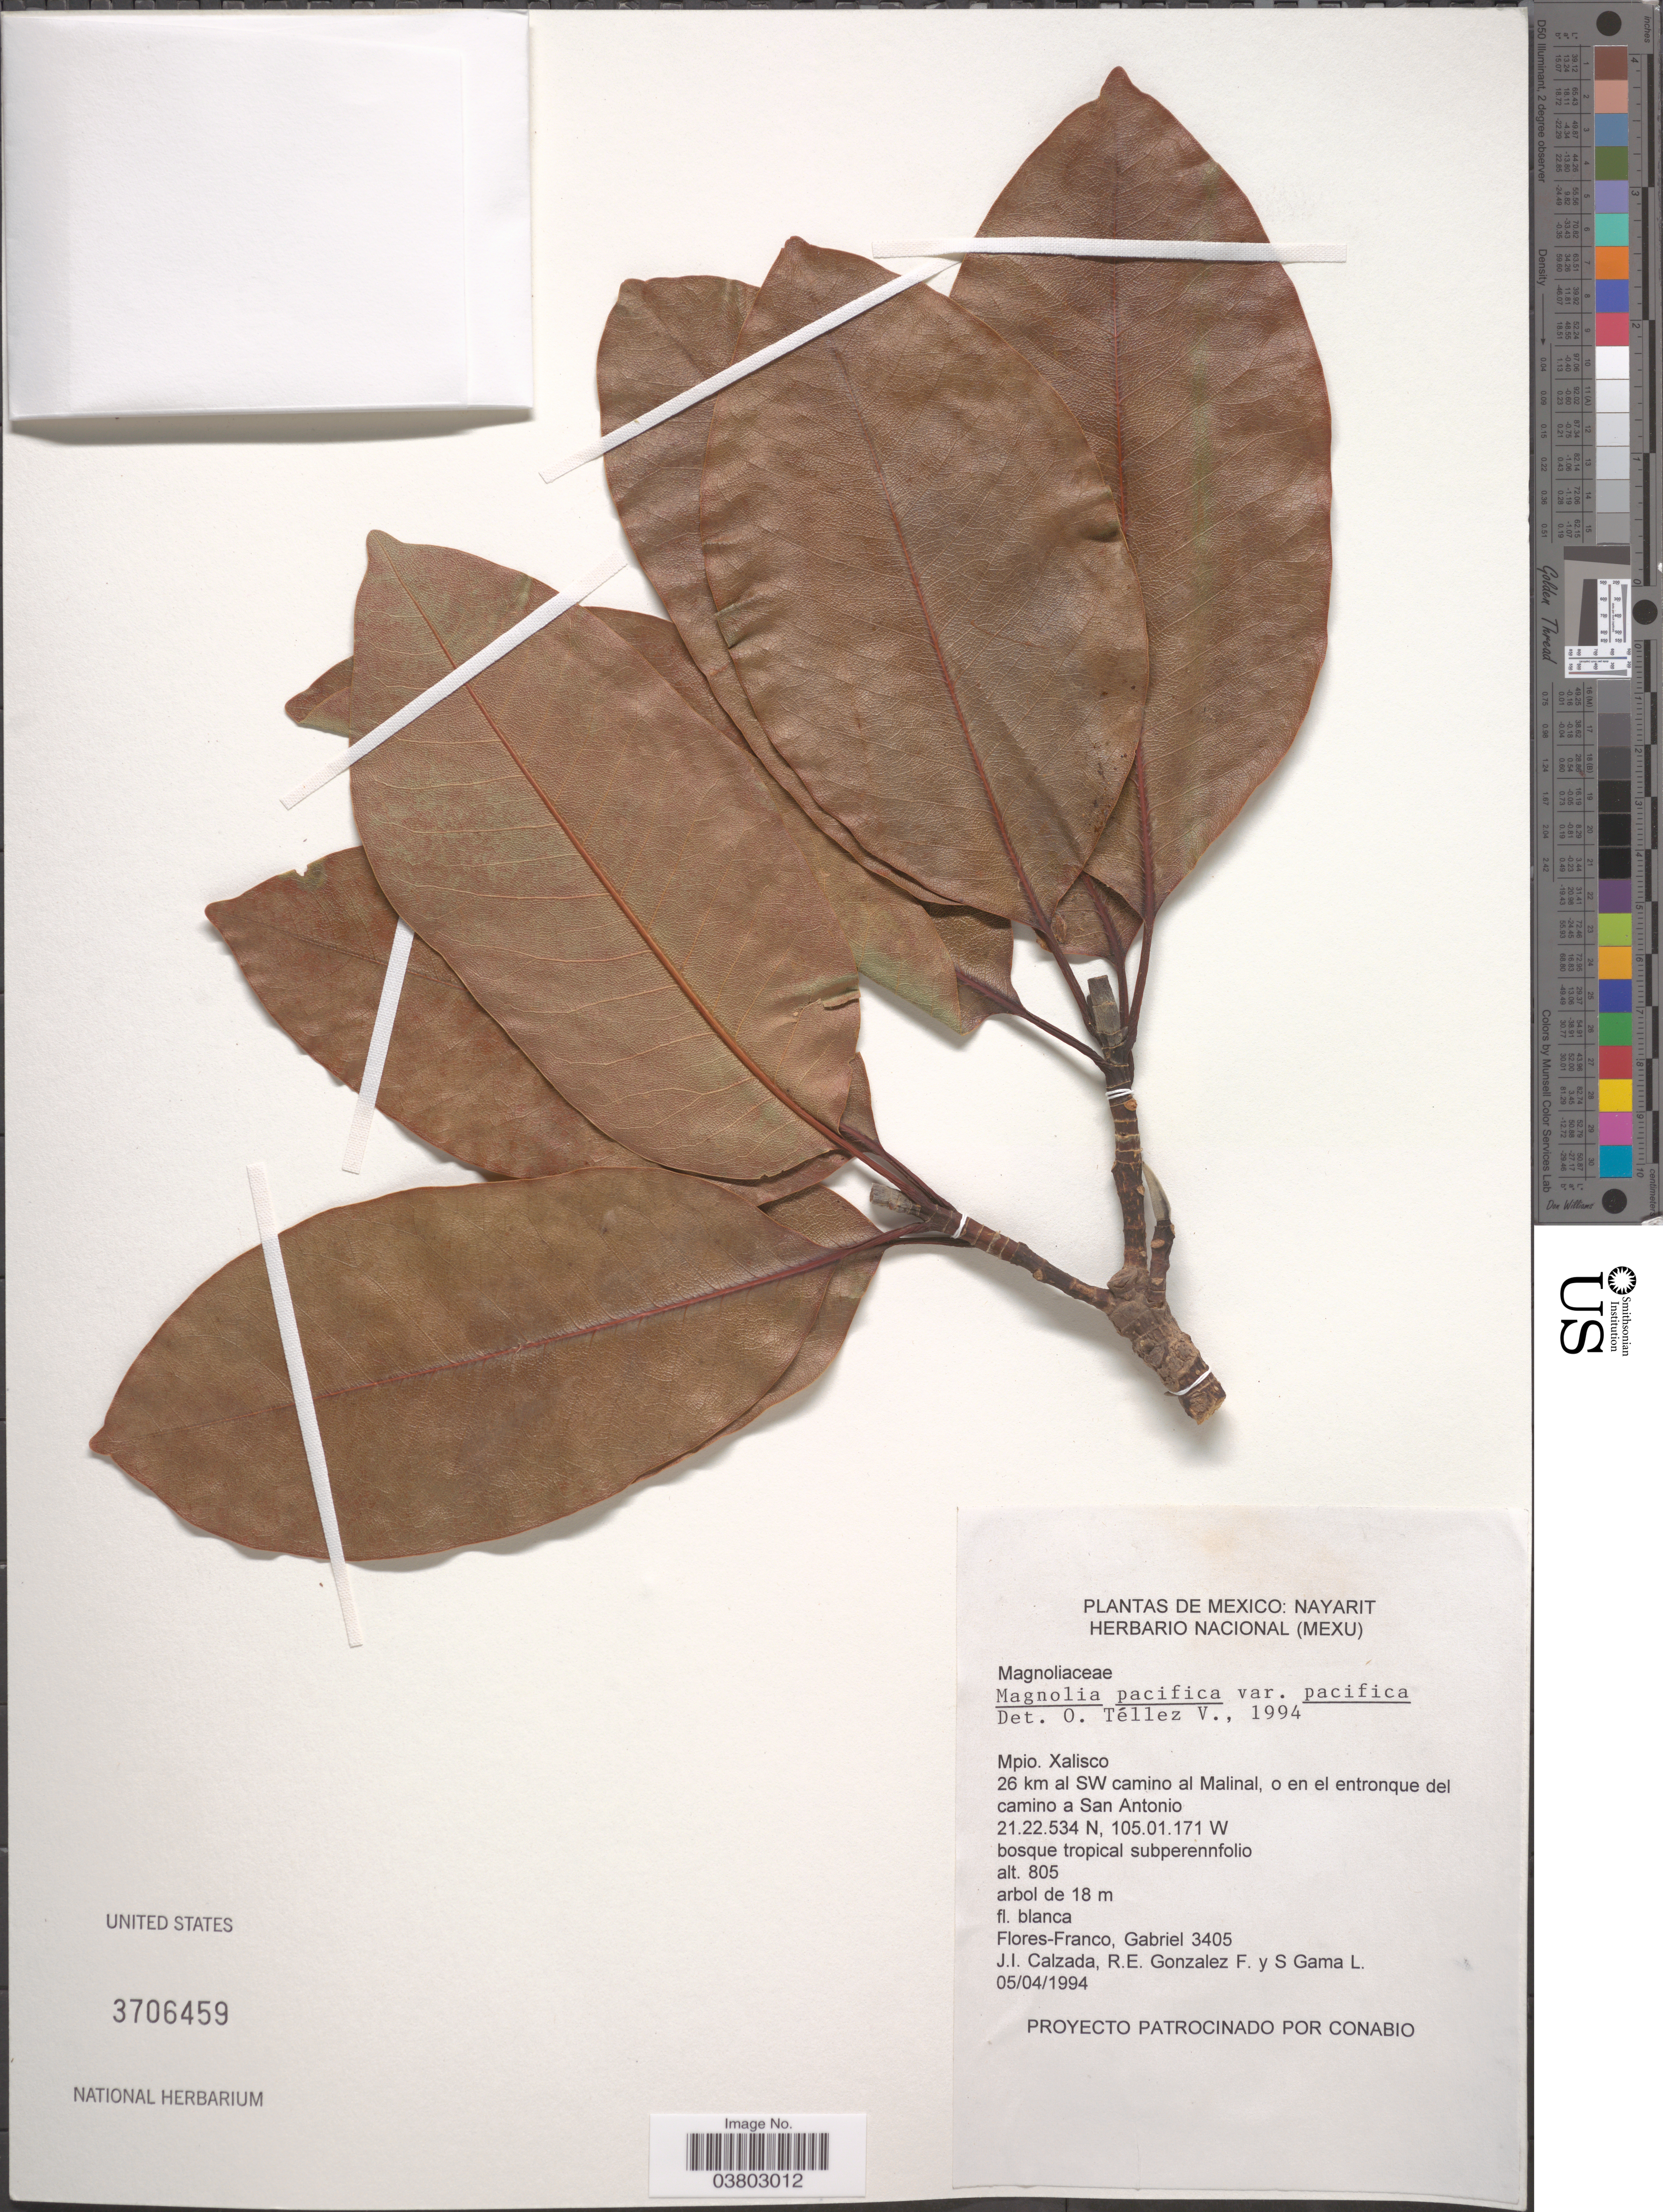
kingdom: Plantae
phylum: Tracheophyta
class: Magnoliopsida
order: Magnoliales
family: Magnoliaceae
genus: Magnolia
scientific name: Magnolia pacifica subsp. pacifica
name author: A. Vázquez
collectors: G. Flores F., J. I. Calzada, R. Gonzalez & S. Gama López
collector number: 3405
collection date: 1994-04-05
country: Mexico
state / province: Nayarit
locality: Mpio. Xalisco. 26 km al SW camino al Malinal, o en el entronque del camino a San Antonio.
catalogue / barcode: US 3706459